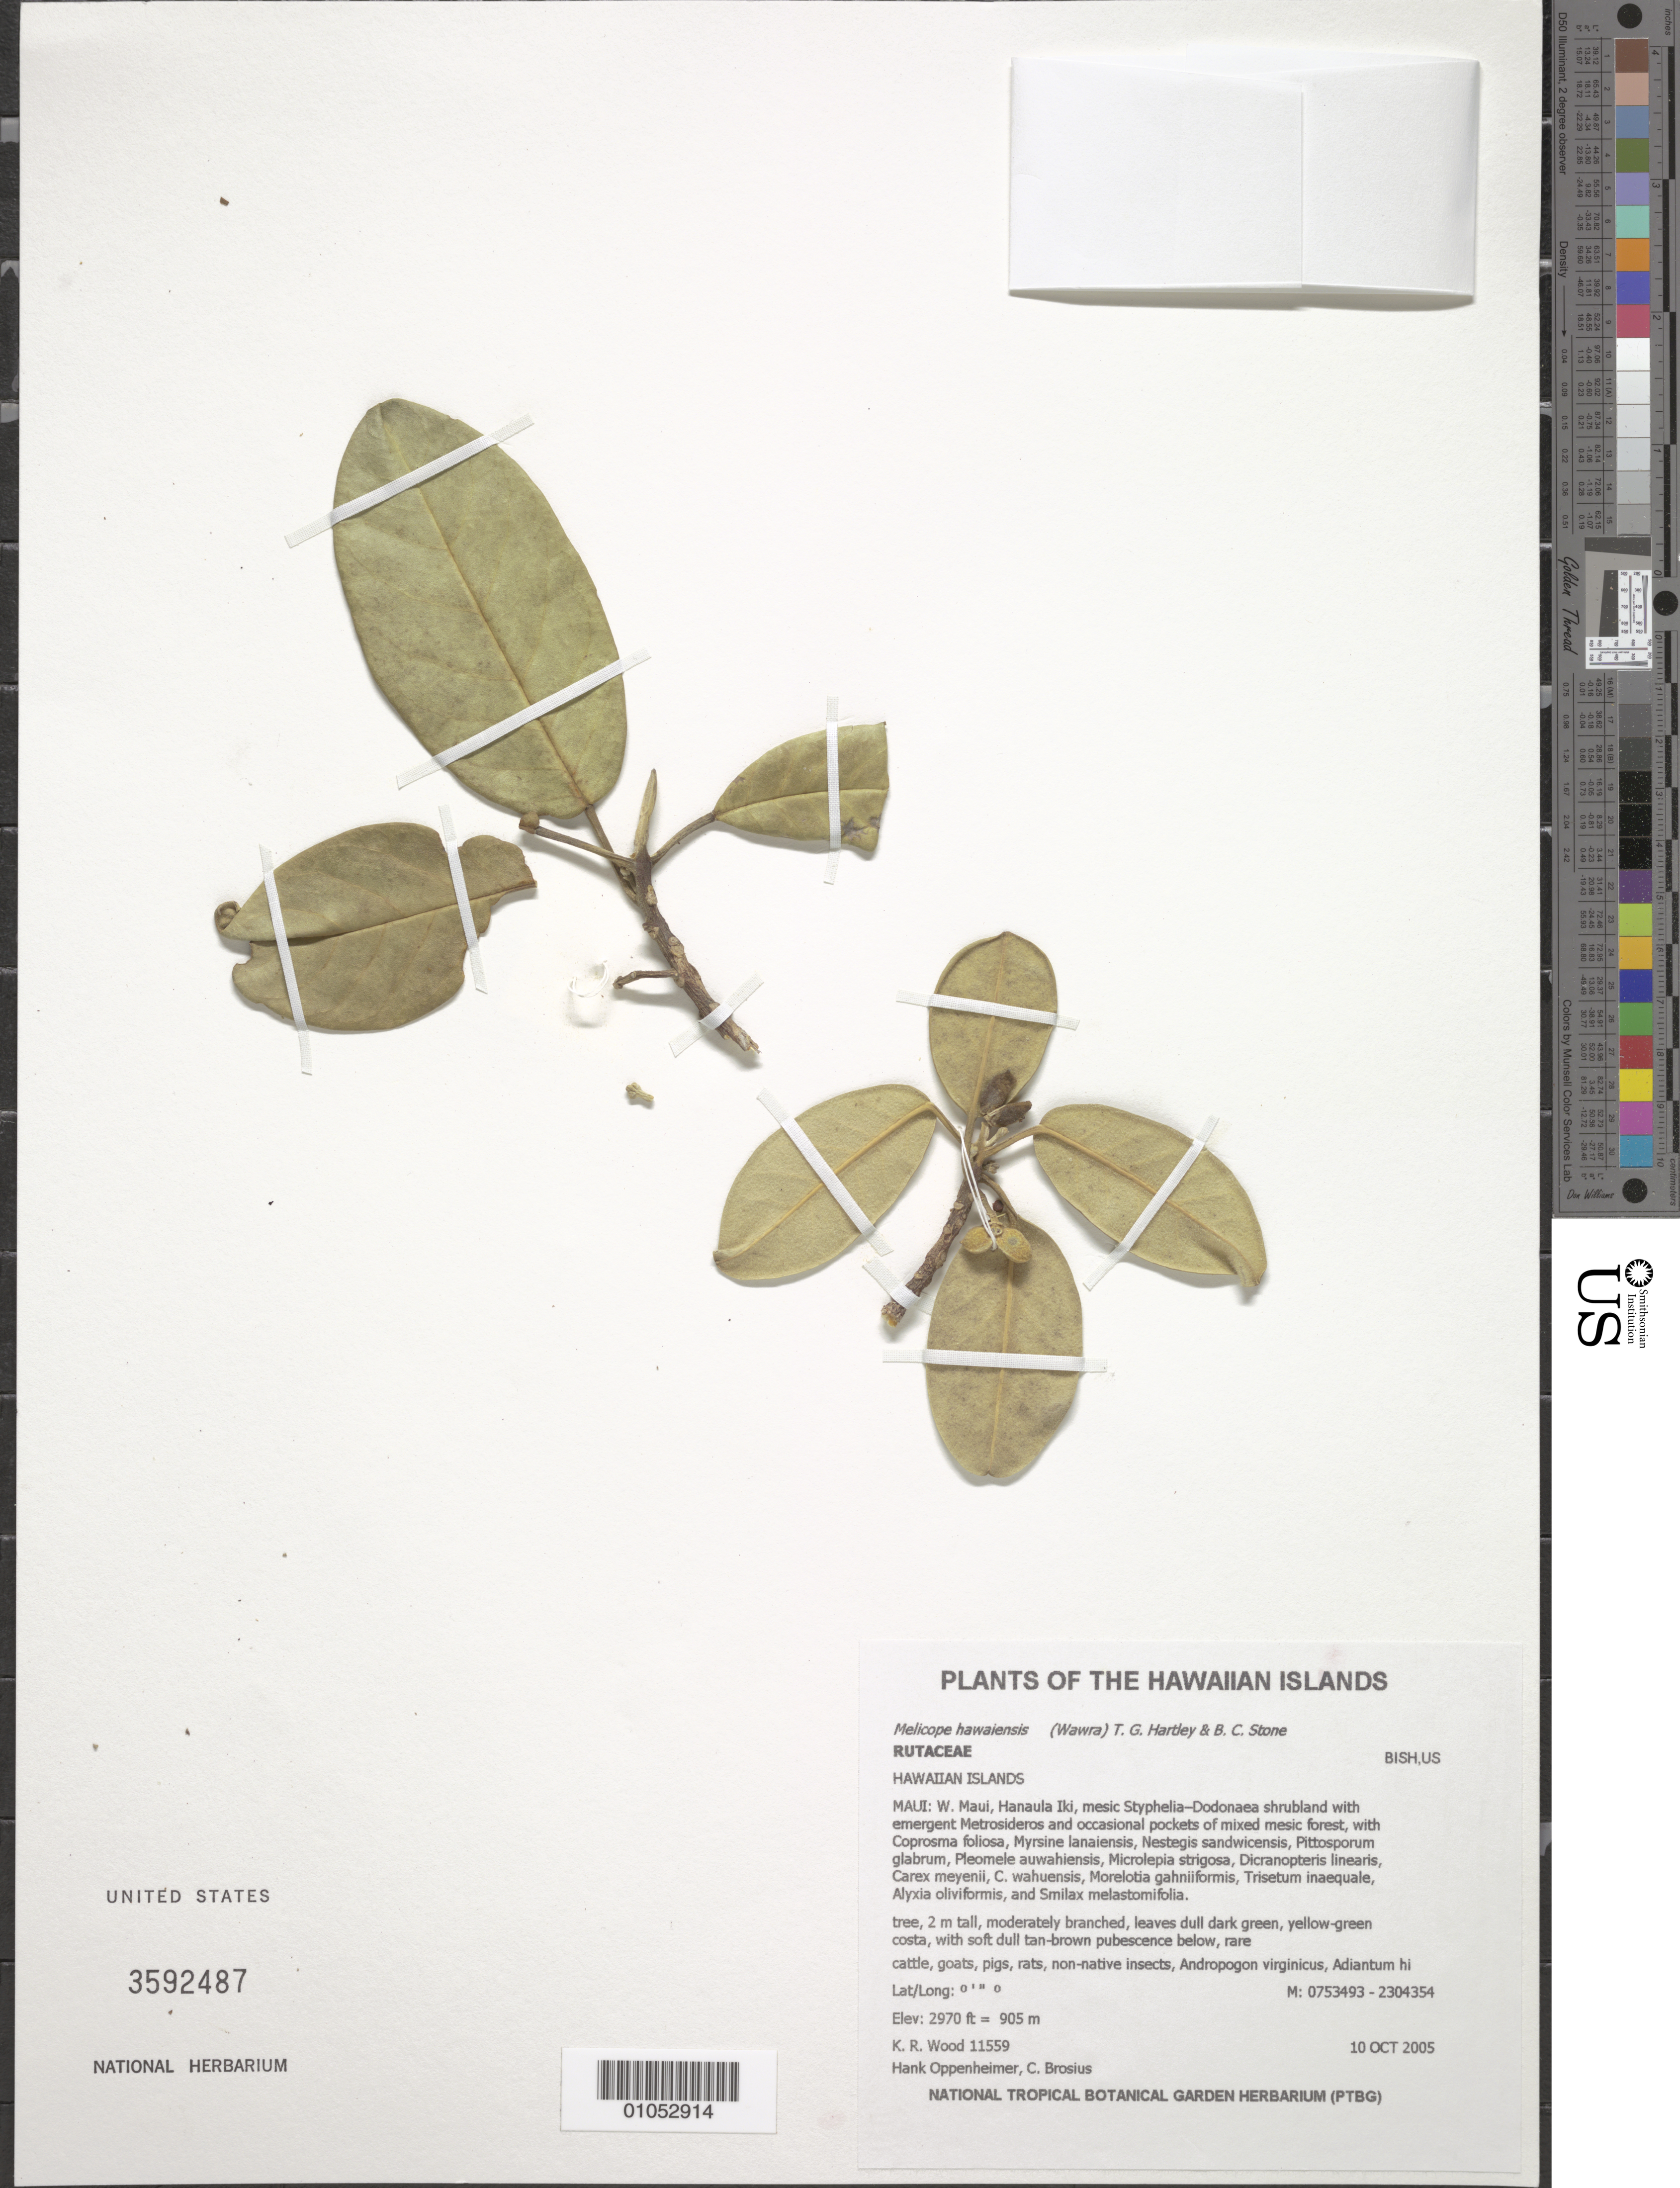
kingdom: Plantae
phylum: Tracheophyta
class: Magnoliopsida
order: Sapindales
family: Rutaceae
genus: Melicope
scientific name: Melicope hawaiensis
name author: (Wawra) T.G. Hartley & B.C. Stone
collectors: K. R. Wood, H. Oppenheimer & C. Brosius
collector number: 11559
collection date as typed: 10 Oct 2005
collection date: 2005-10-10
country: United States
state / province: Hawaii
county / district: Maui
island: Maui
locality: West Maui, Hanaula Iki.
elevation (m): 905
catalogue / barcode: US 3592487